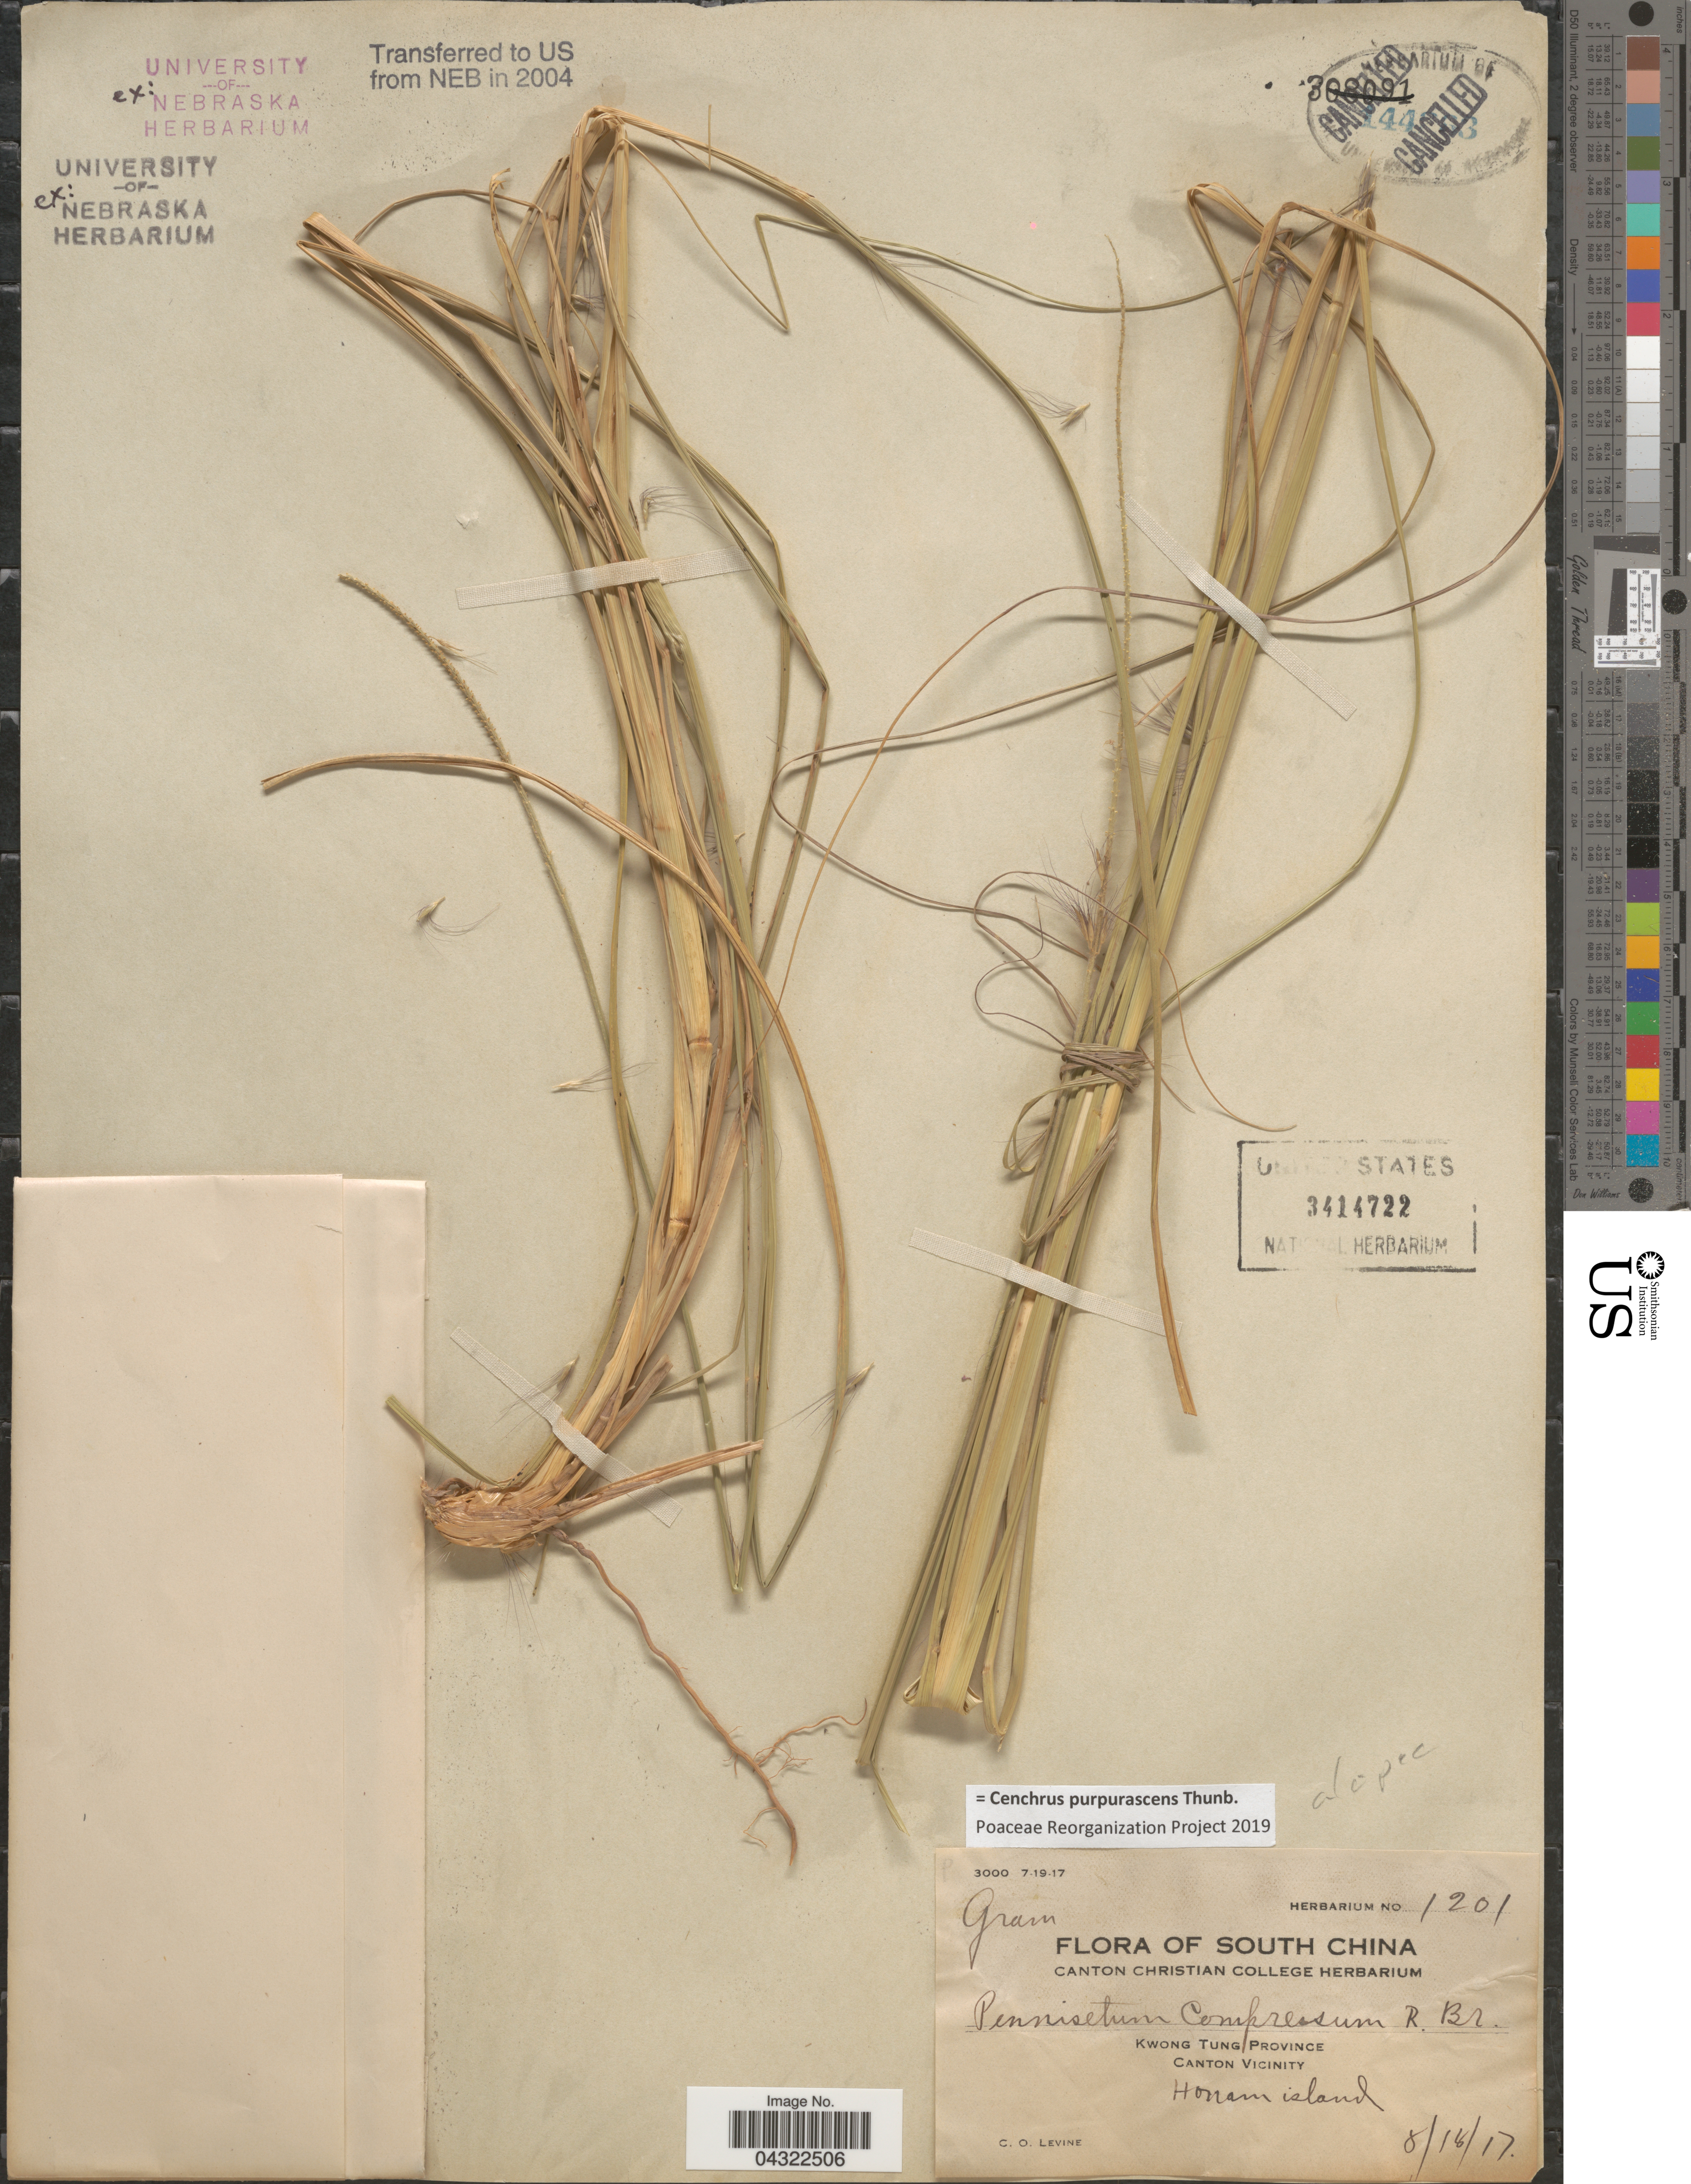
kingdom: Plantae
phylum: Tracheophyta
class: Liliopsida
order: Poales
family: Poaceae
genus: Cenchrus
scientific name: Cenchrus purpurascens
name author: Thunb.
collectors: C. O. Levine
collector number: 1201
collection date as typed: Transcribed d/m/y: 18/8/17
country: China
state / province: Guangdong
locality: Kwong Tung Province. Canton Vicinity. Honam Island.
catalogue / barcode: US 3414722